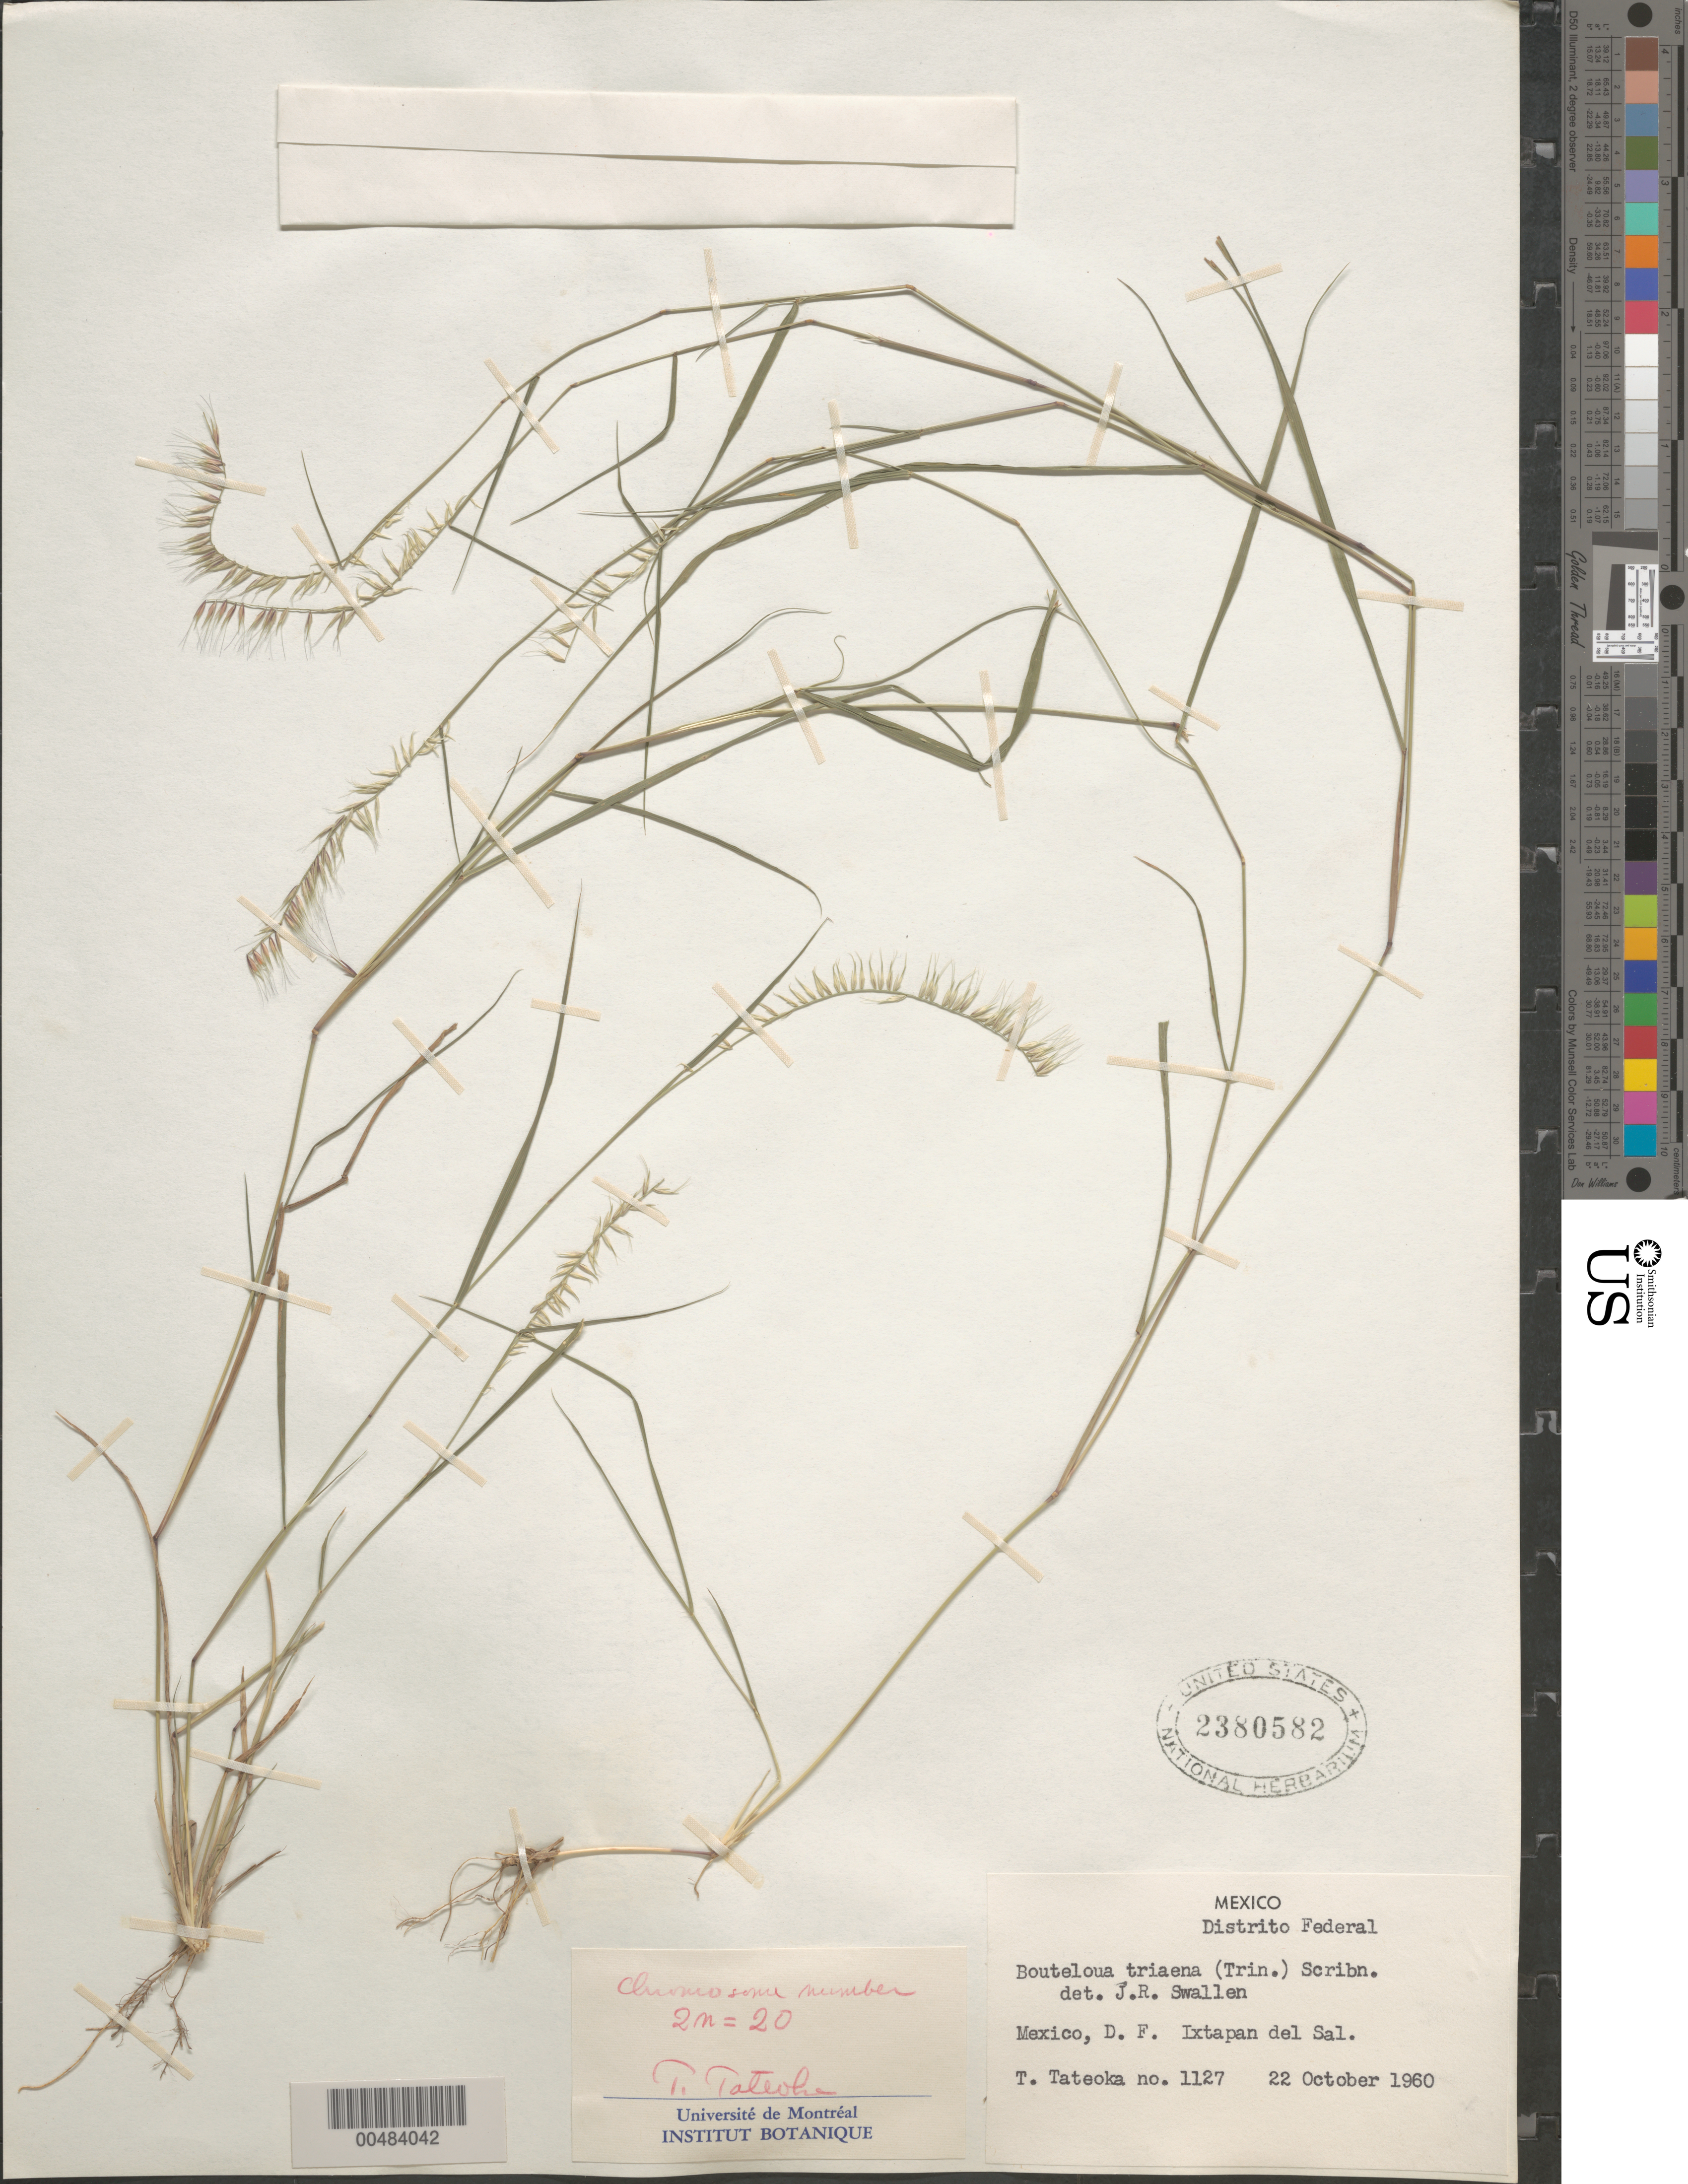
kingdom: Plantae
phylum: Tracheophyta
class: Liliopsida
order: Poales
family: Poaceae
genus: Bouteloua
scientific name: Bouteloua triaena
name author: (Trin. ex Spreng.) Scribn.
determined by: Swallen, Jason R.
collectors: T. Tateoka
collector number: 1127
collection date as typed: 22 Oct 1960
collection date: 1960-10-22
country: Mexico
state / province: Distrito Federal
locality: Ixtapan del Sal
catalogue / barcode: US 2380582